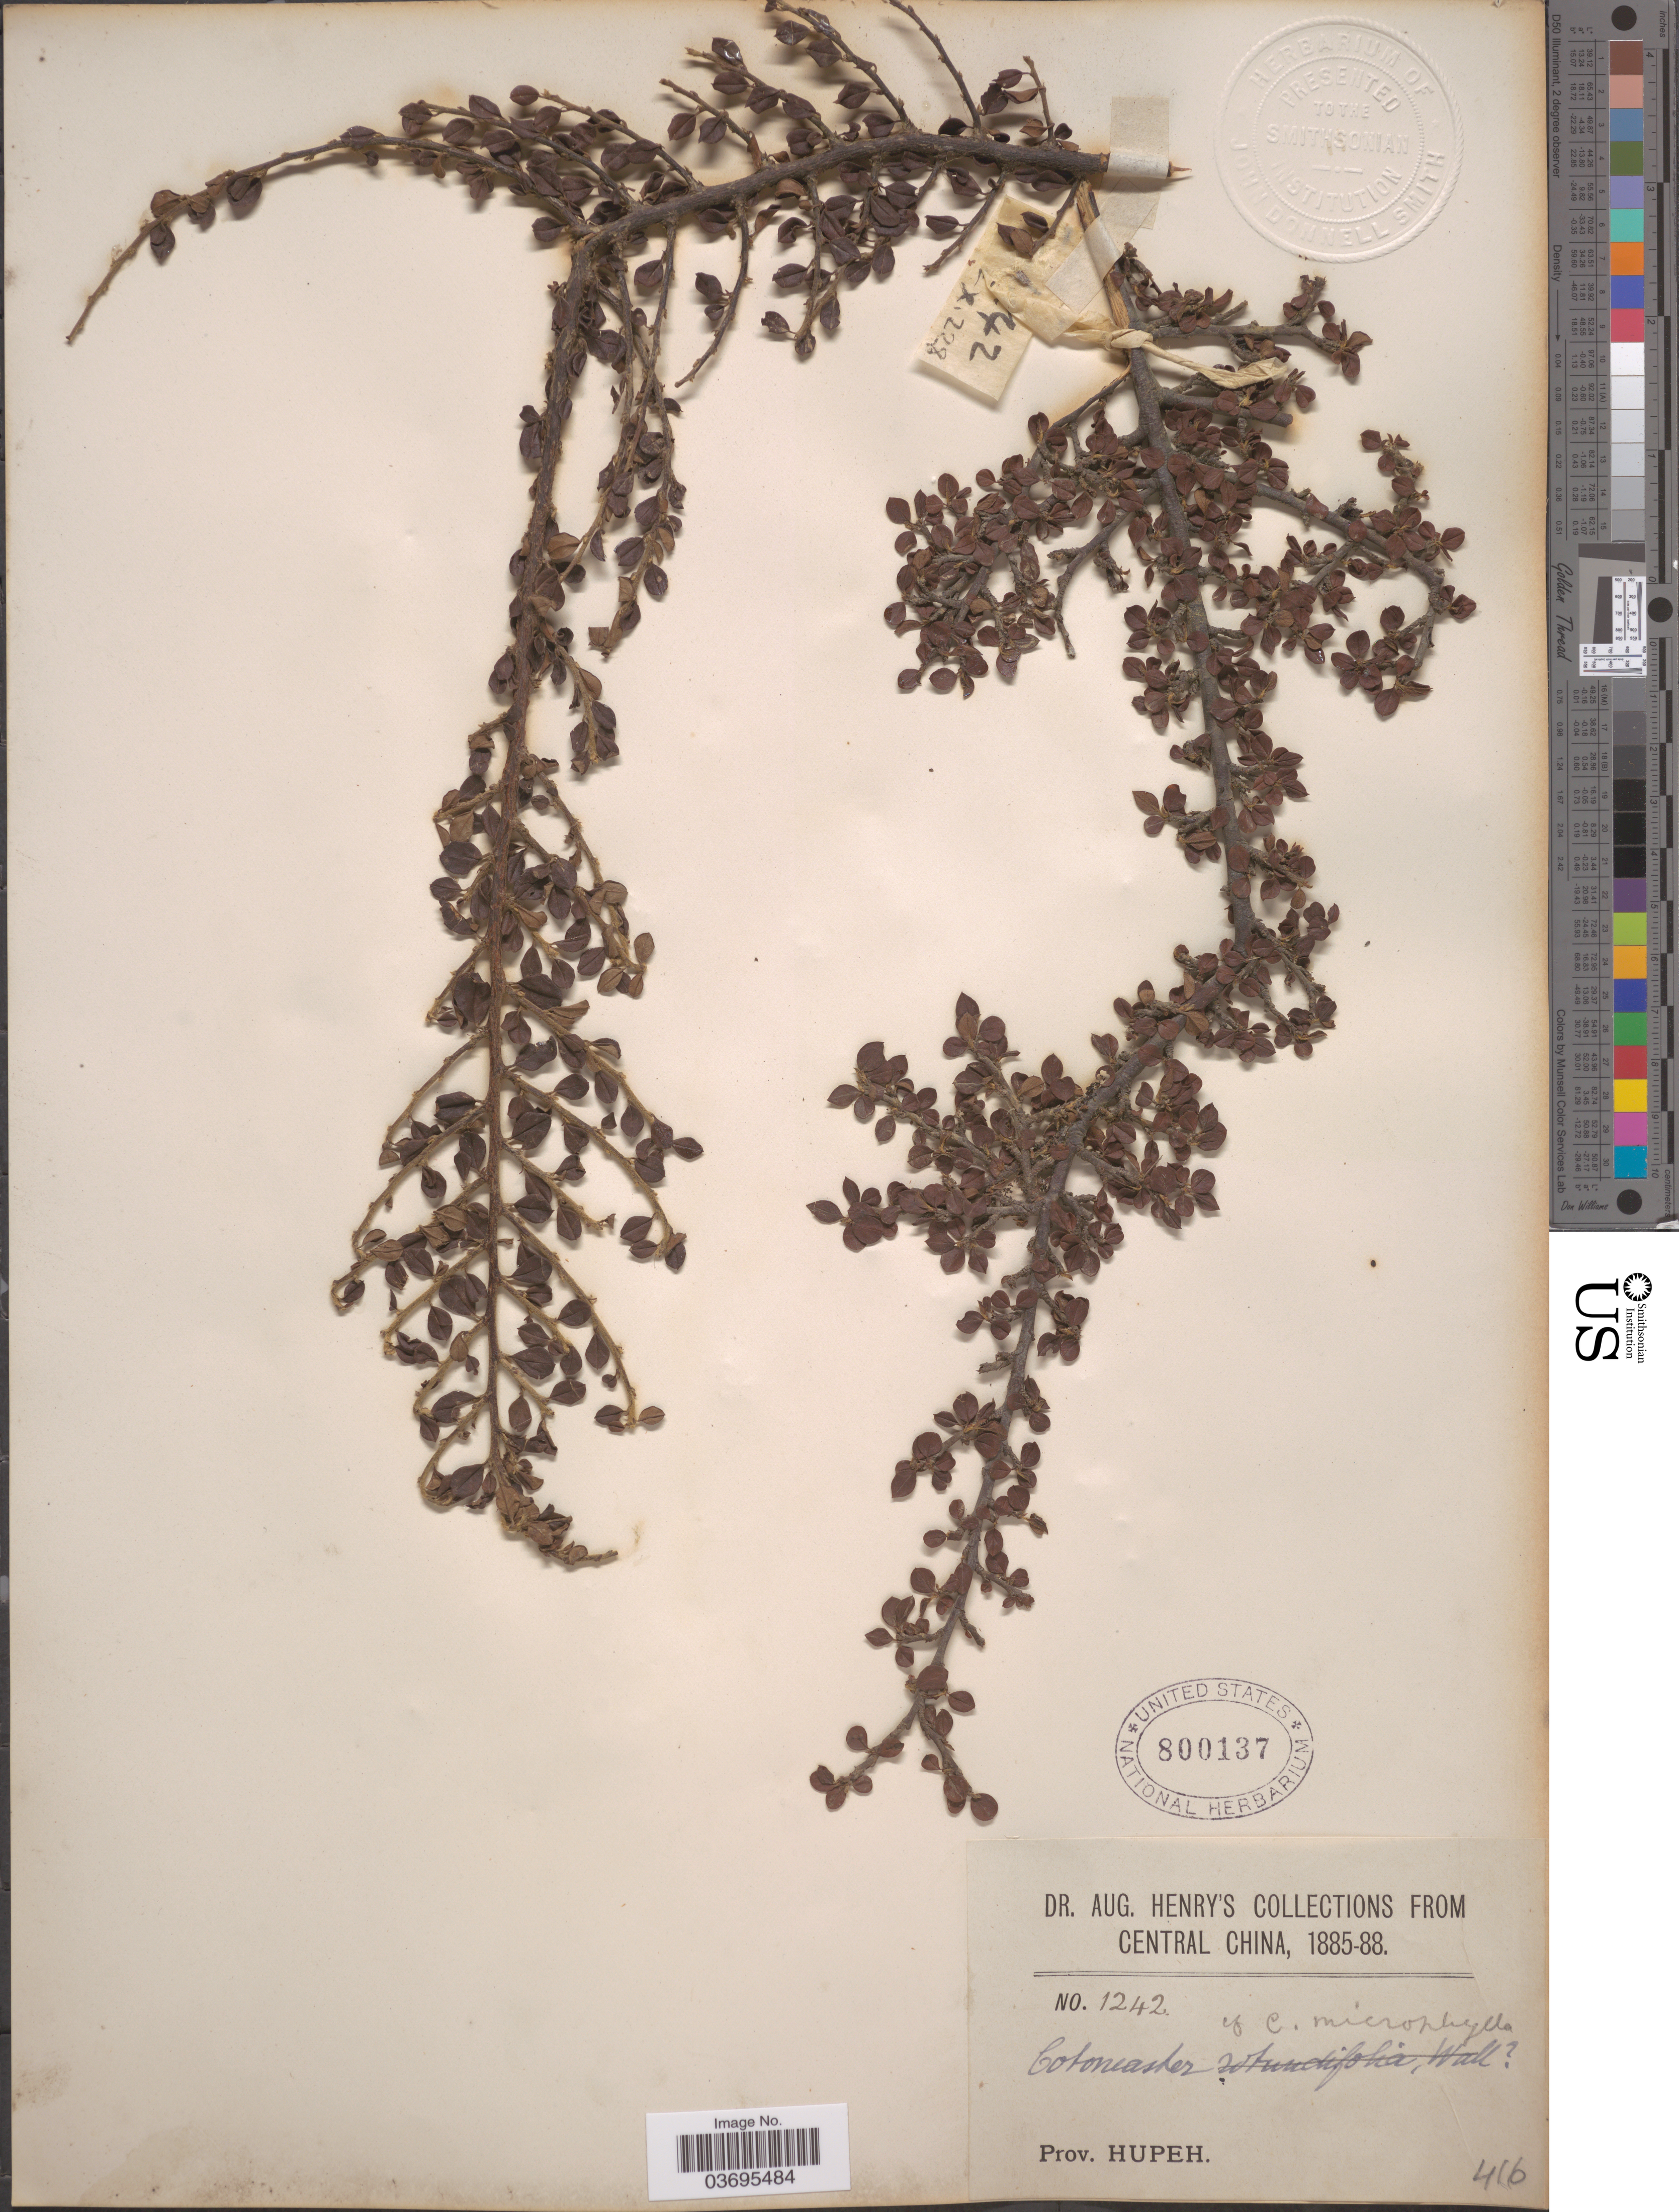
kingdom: Plantae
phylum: Tracheophyta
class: Magnoliopsida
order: Rosales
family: Rosaceae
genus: Cotoneaster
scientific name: Cotoneaster microphyllus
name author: Wall ex Lindl.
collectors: A. Henry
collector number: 1242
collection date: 1885/1888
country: China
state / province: Hubei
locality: Central China. Prov. Hupeh.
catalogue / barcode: US 800137